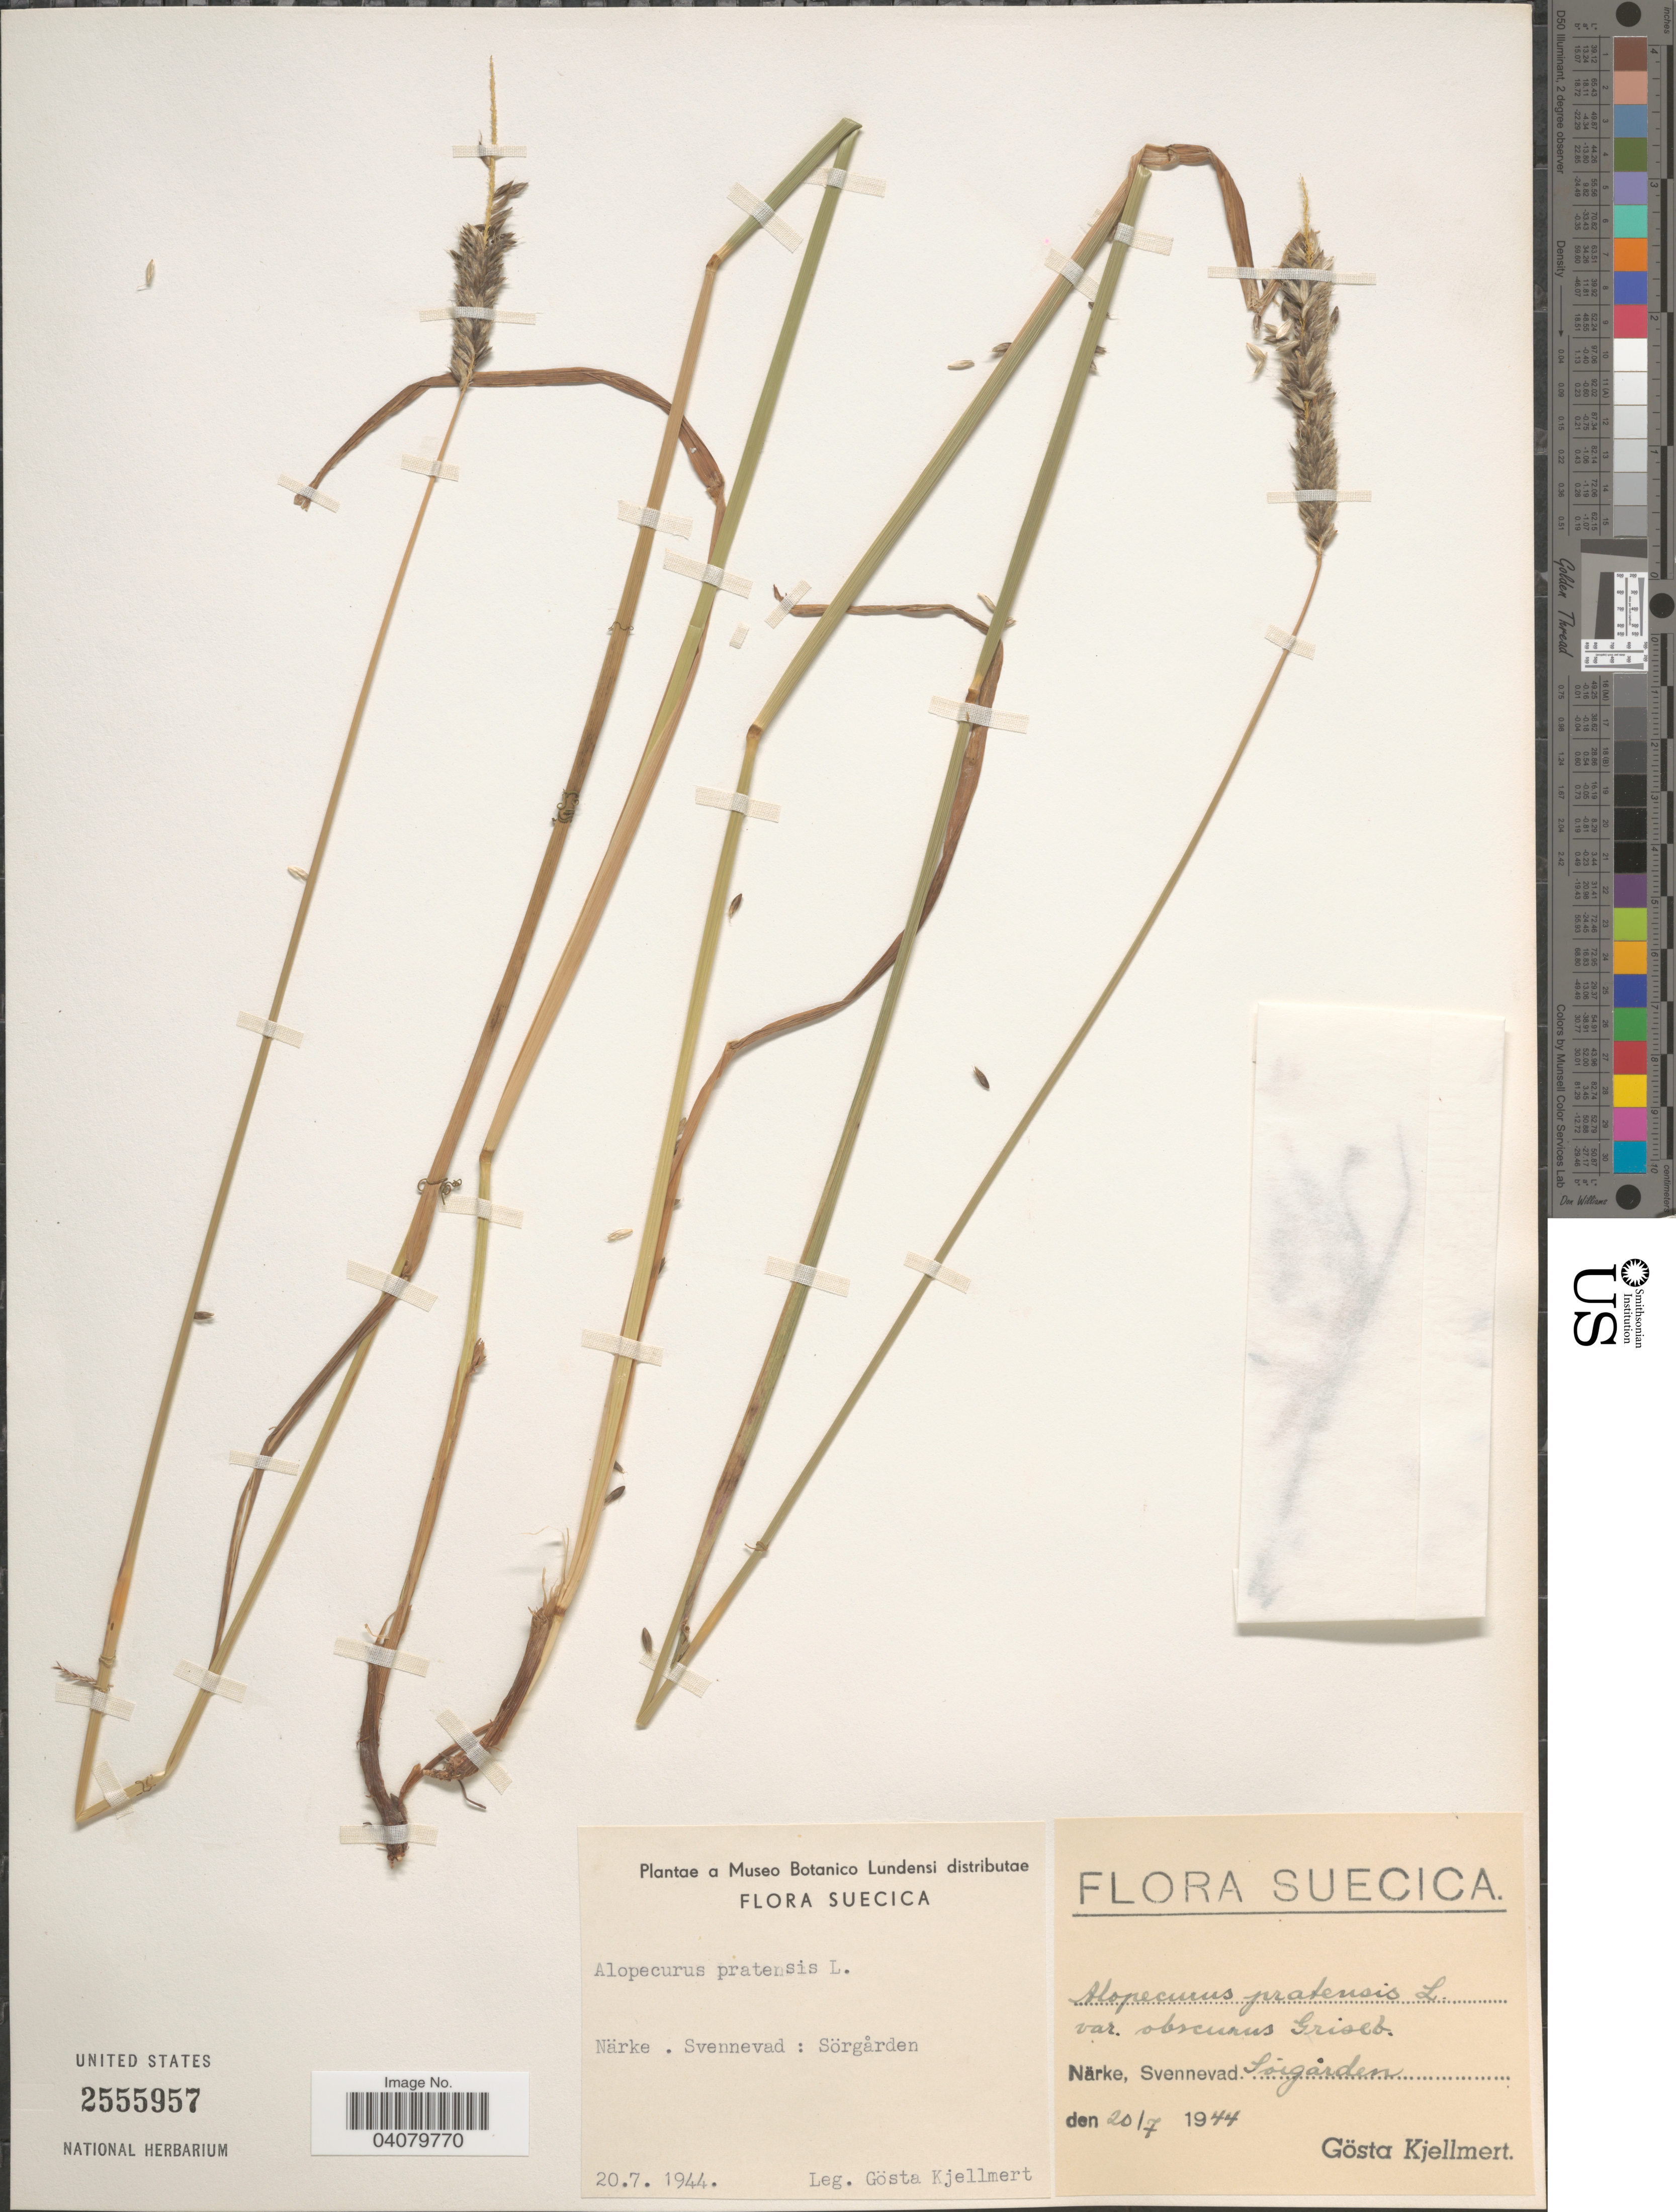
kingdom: Plantae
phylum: Tracheophyta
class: Liliopsida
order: Poales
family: Poaceae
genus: Alopecurus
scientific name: Alopecurus pratensis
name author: L.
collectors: G. Kjellmert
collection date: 1944-07-20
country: Sweden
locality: Suecica. Närke. Svennevad: Sörgården.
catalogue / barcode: US 2555957